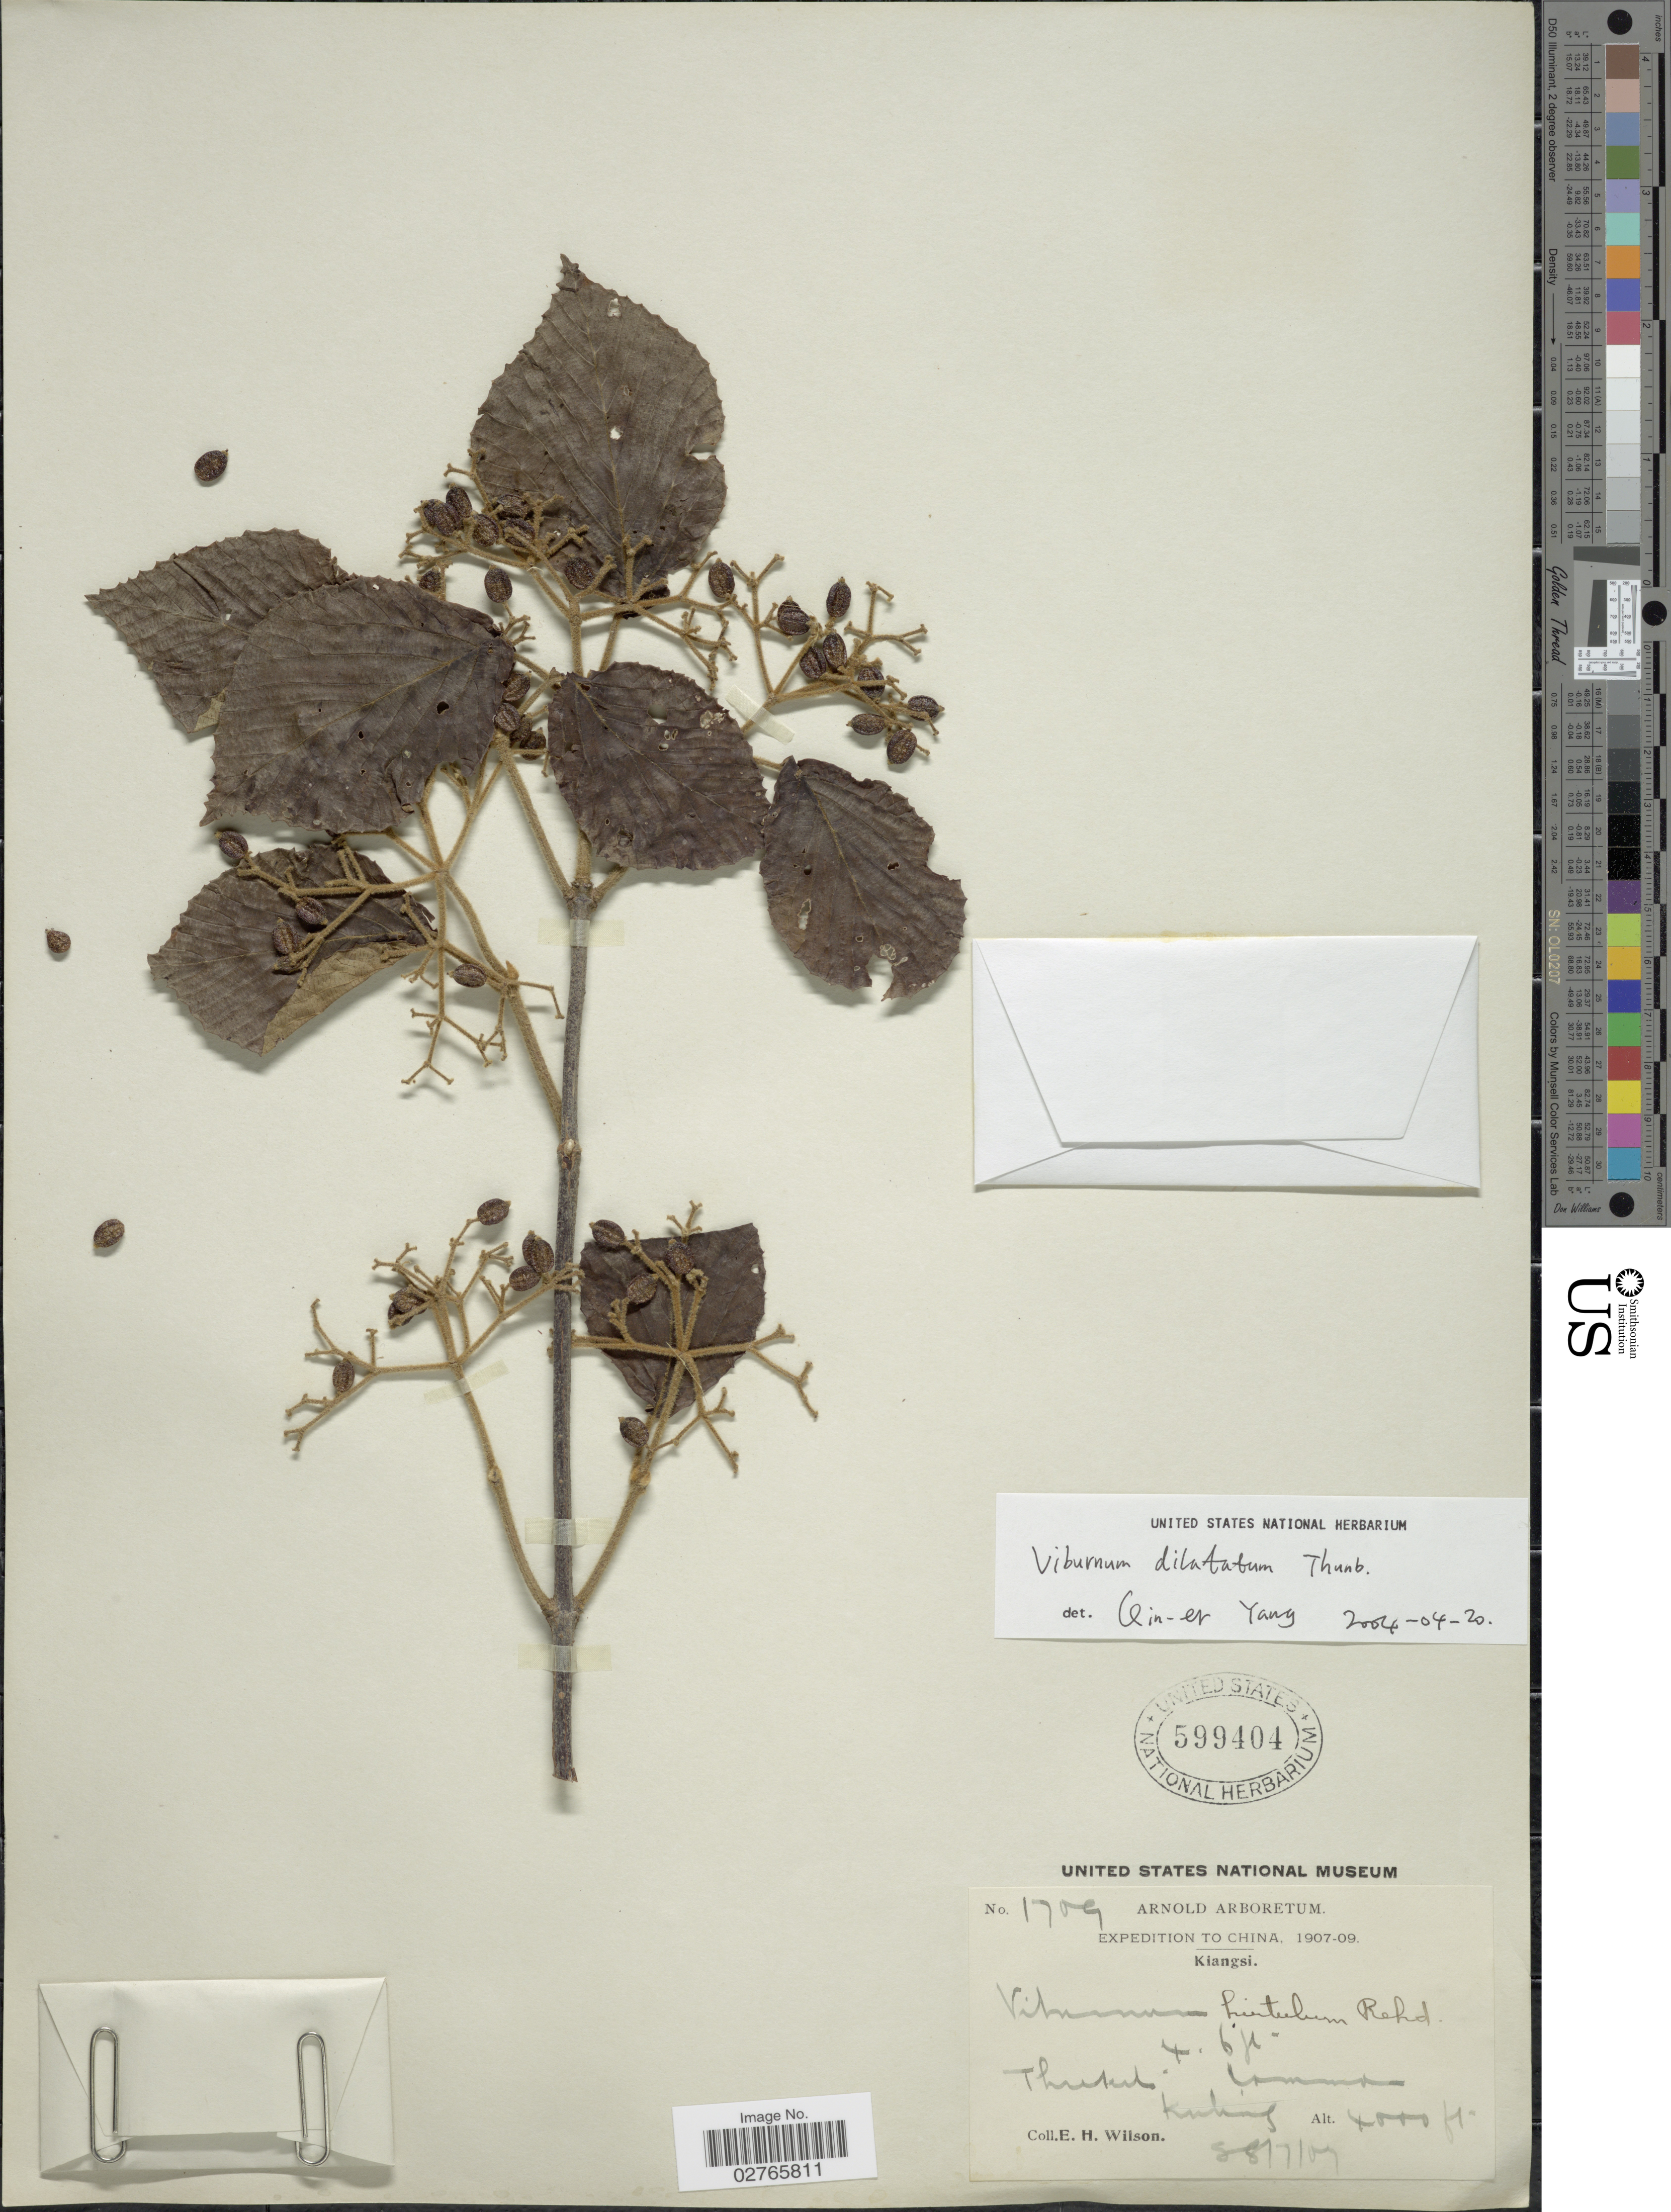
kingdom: Plantae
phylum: Tracheophyta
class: Magnoliopsida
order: Dipsacales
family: Viburnaceae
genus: Viburnum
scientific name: Viburnum dilatatum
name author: Thunb.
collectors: E. Wilson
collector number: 1709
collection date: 1907-07-28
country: China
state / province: Jiangxi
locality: Kiangsi. Thickets. Kuling.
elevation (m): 1219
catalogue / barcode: US 599404